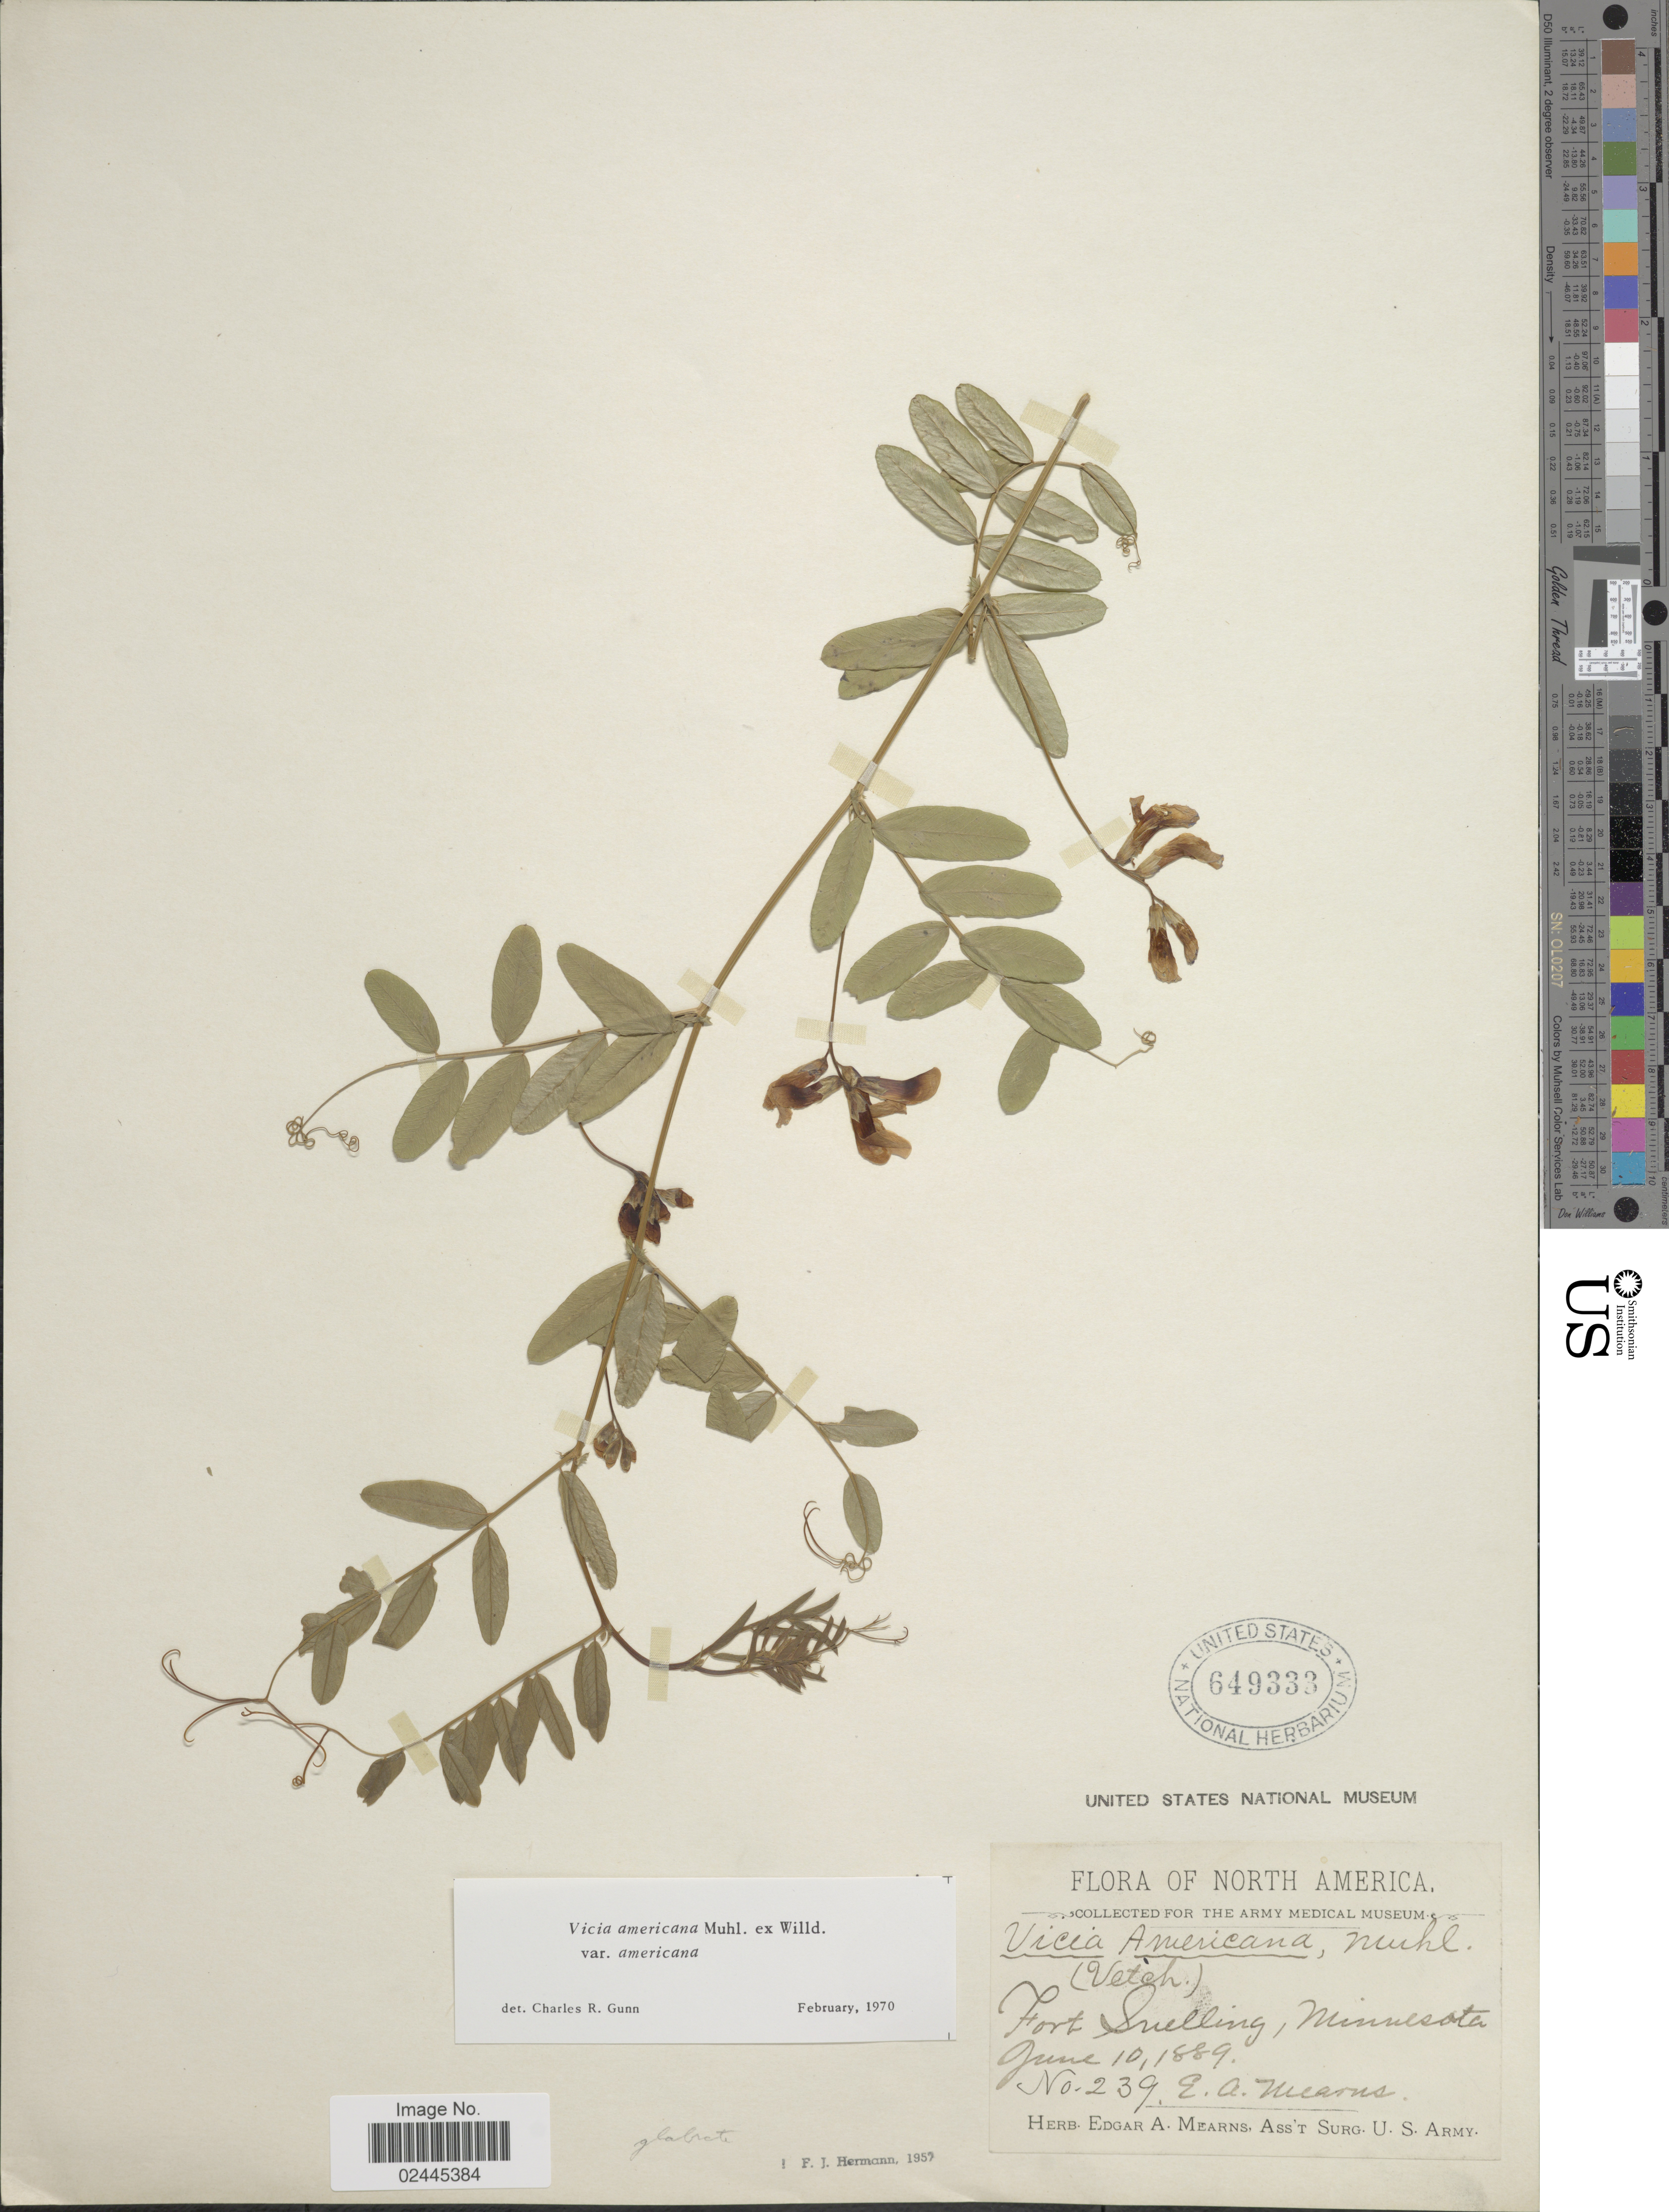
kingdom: Plantae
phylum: Tracheophyta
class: Magnoliopsida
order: Fabales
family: Fabaceae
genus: Vicia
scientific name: Vicia americana var. americana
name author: Muhl. ex Willd.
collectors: E. A. Mearns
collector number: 239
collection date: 1889-06-10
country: United States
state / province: Minnesota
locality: Fort Snelling, Minnesota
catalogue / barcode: US 649333